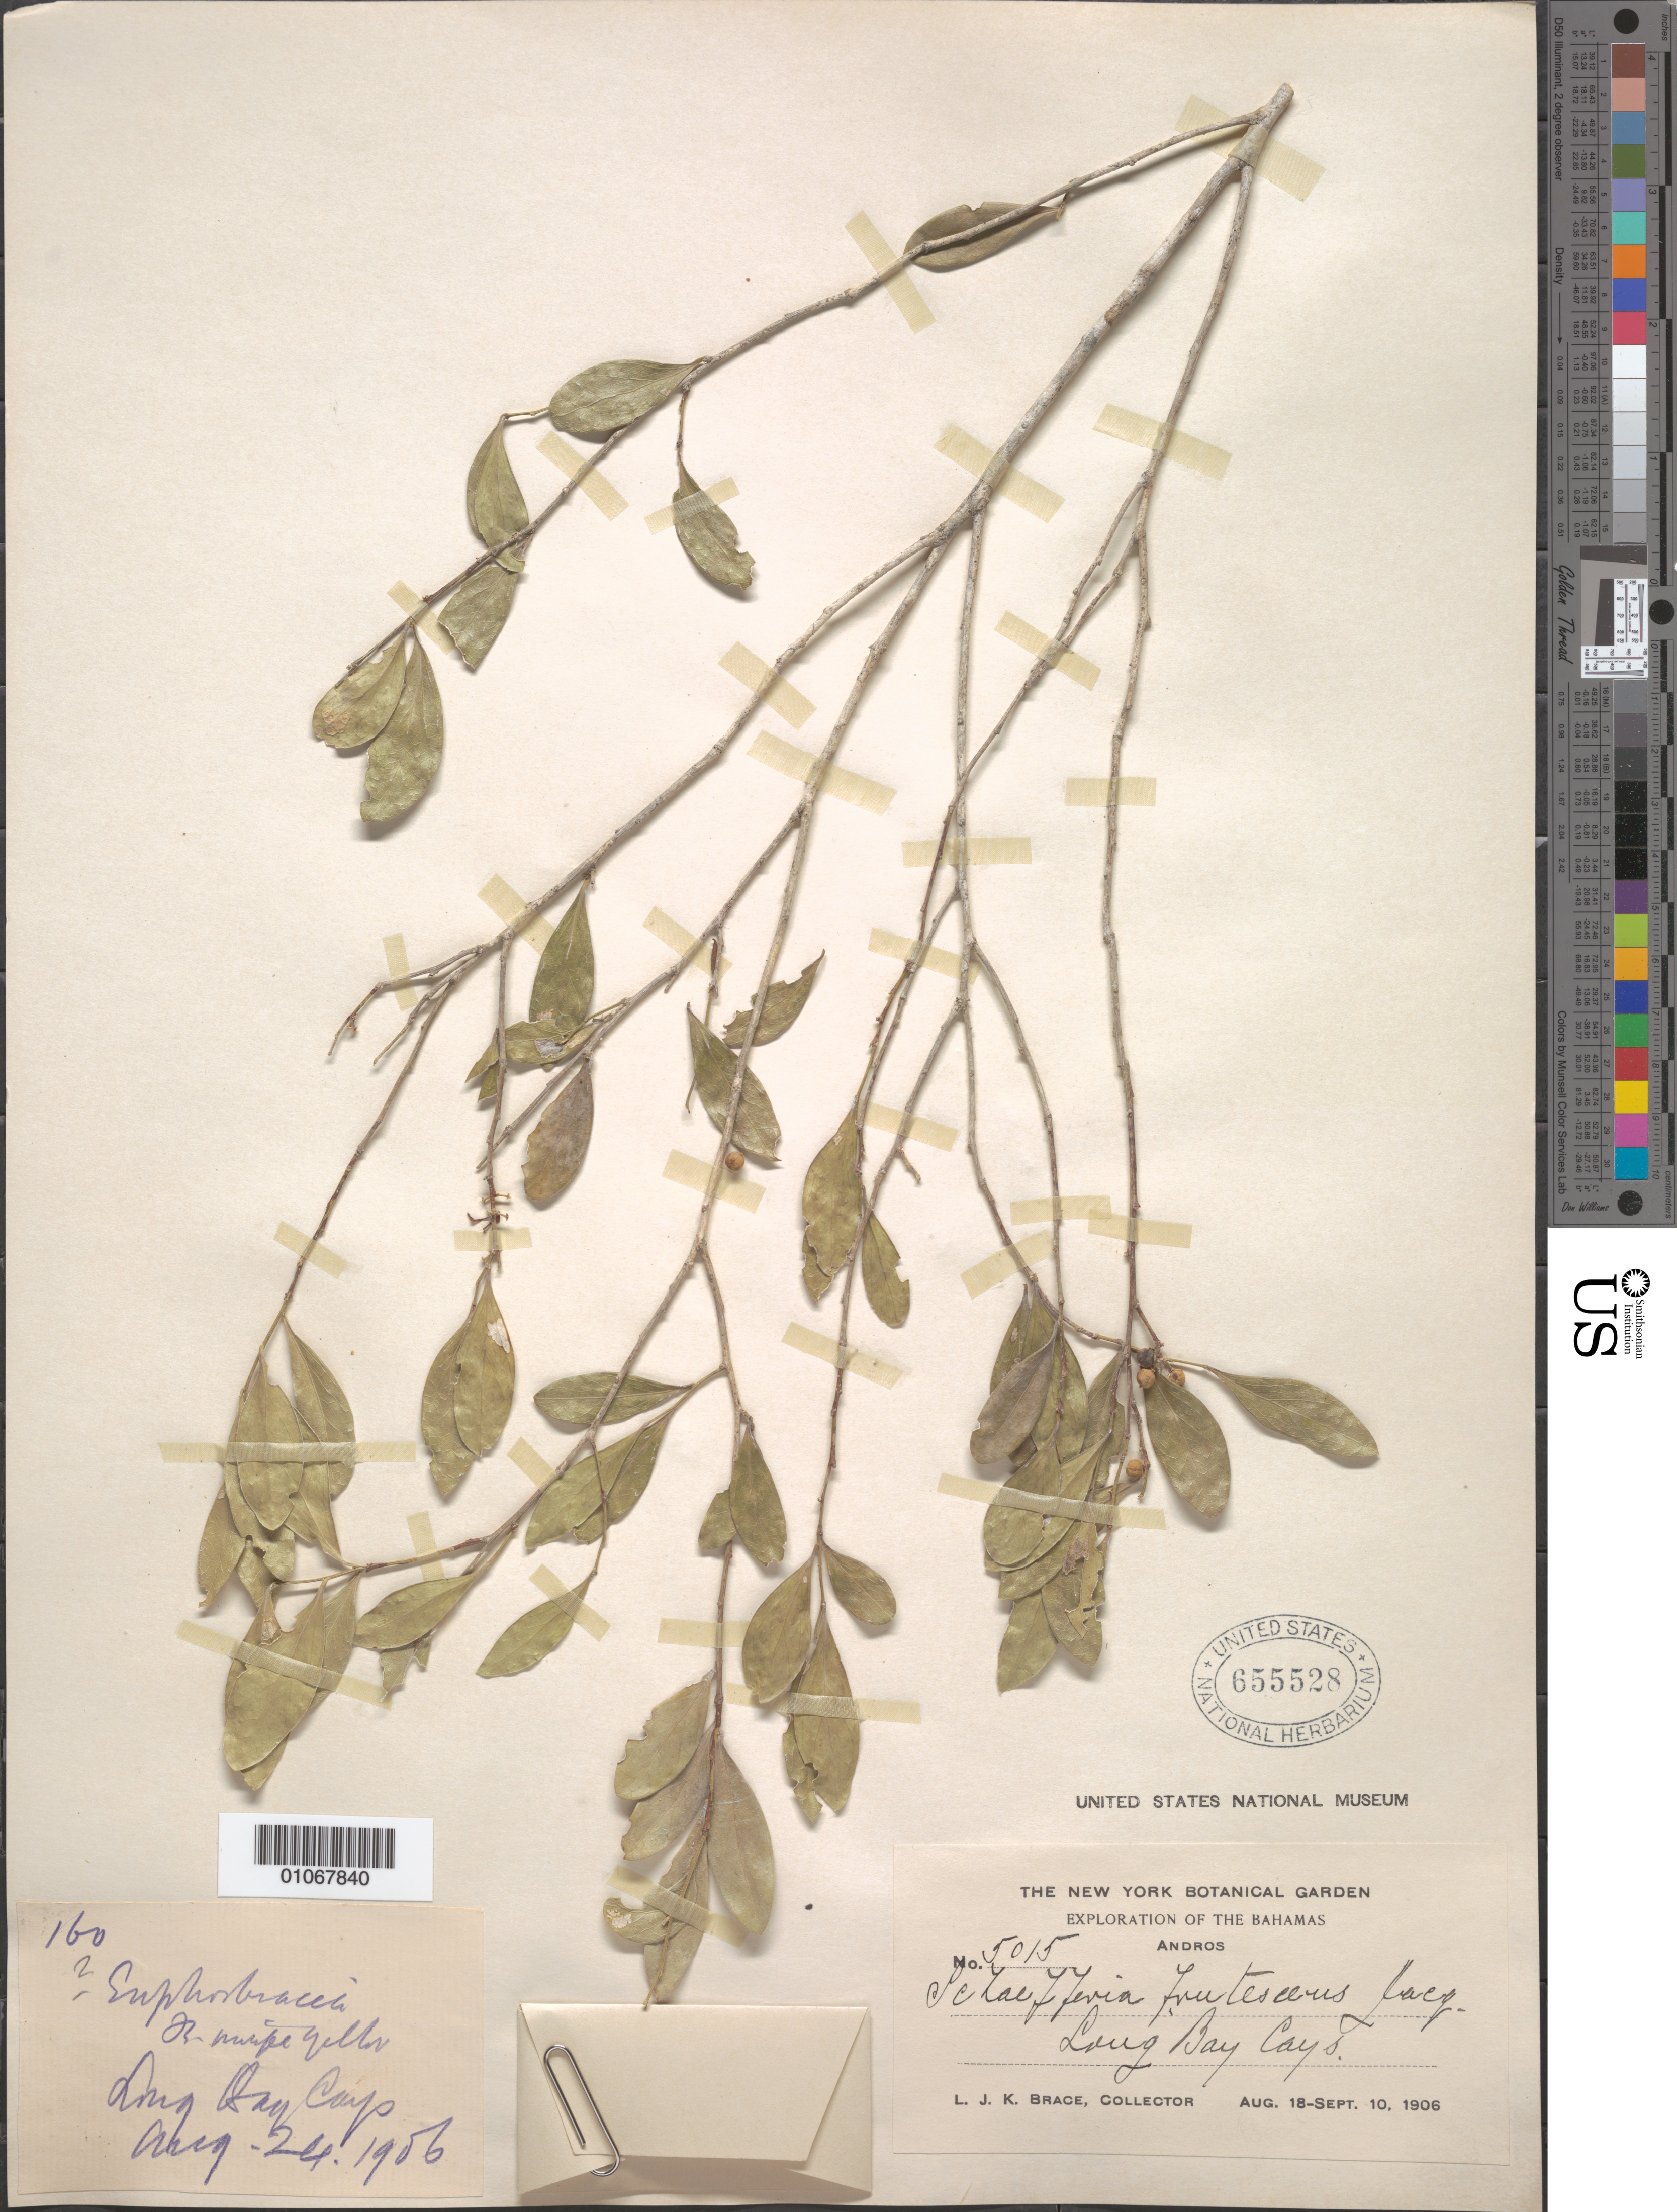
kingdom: Plantae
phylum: Tracheophyta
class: Magnoliopsida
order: Celastrales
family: Celastraceae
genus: Schaefferia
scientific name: Schaefferia frutescens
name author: Jacq.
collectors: L. J. K. Brace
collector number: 5015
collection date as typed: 18 Aug 1906 to 10 Sep 1906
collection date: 1906-08-18/1906-09-10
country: Bahamas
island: Andros I.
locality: Long Bay Cay.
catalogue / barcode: US 655528